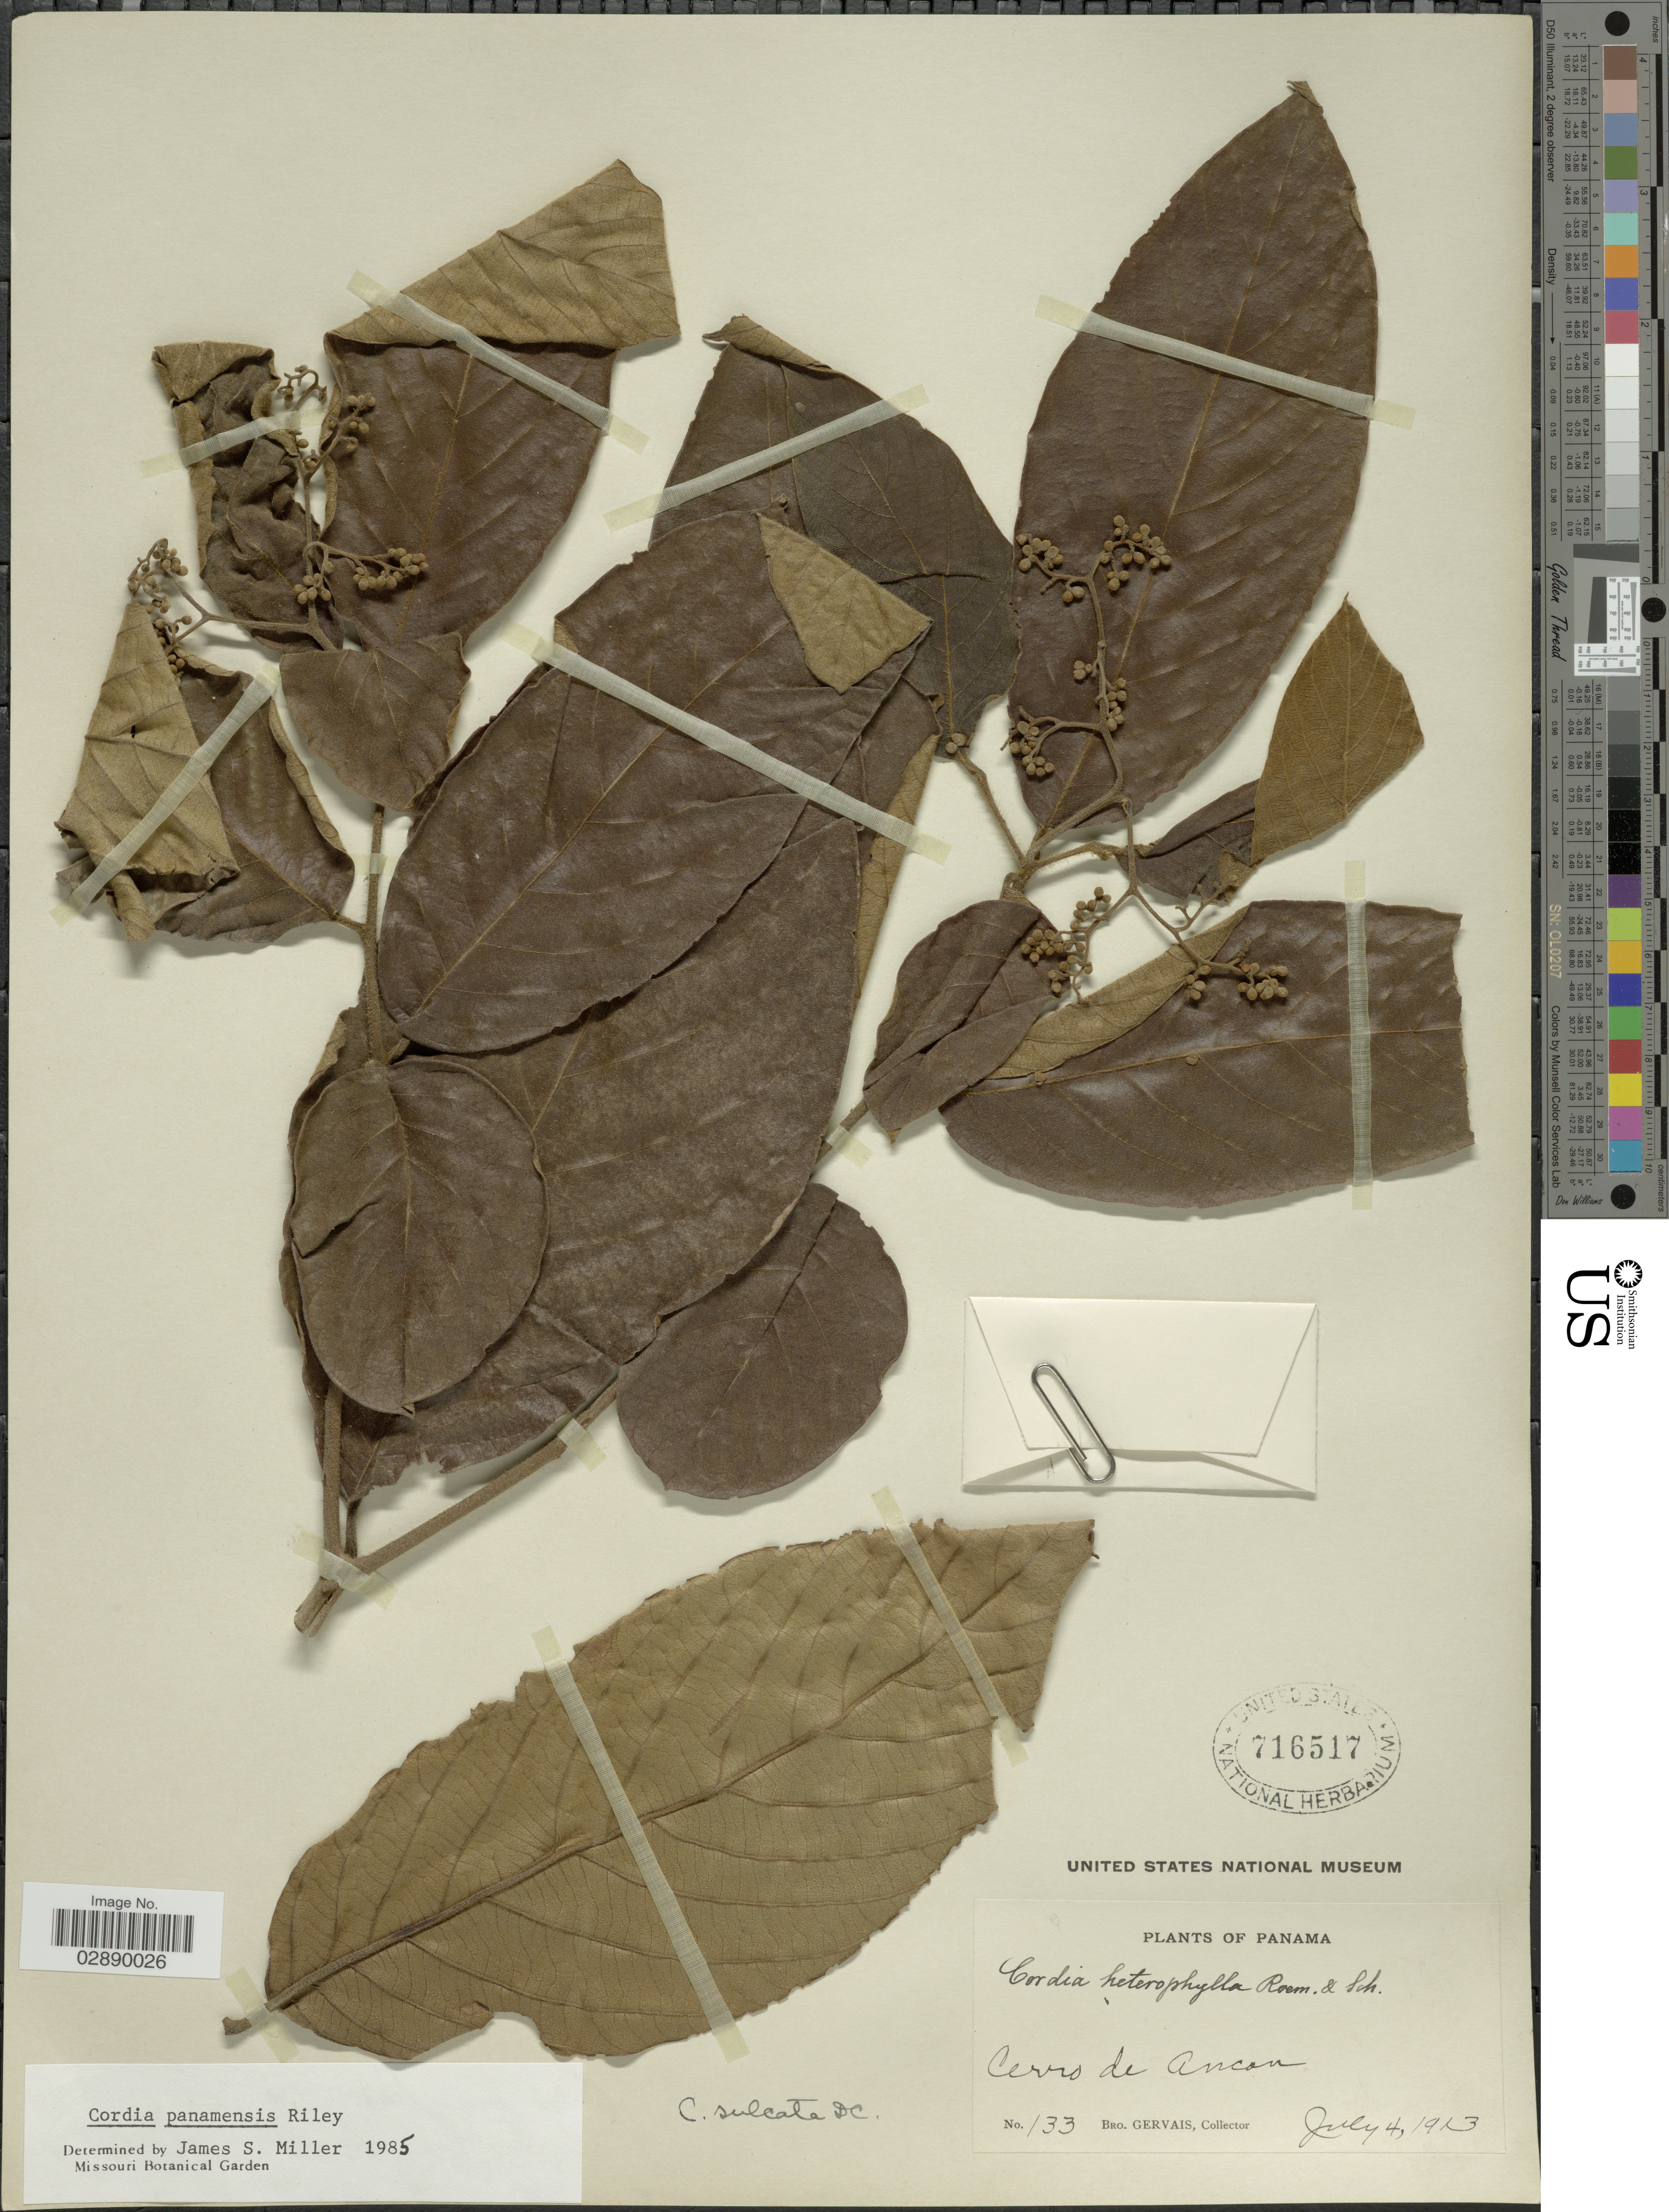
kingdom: Plantae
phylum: Tracheophyta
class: Magnoliopsida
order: Boraginales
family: Cordiaceae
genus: Cordia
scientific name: Cordia panamensis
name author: L. Riley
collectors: B. Gervais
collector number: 133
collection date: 1913-07-04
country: Panama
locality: Cerro de Ancon.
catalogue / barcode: US 716517